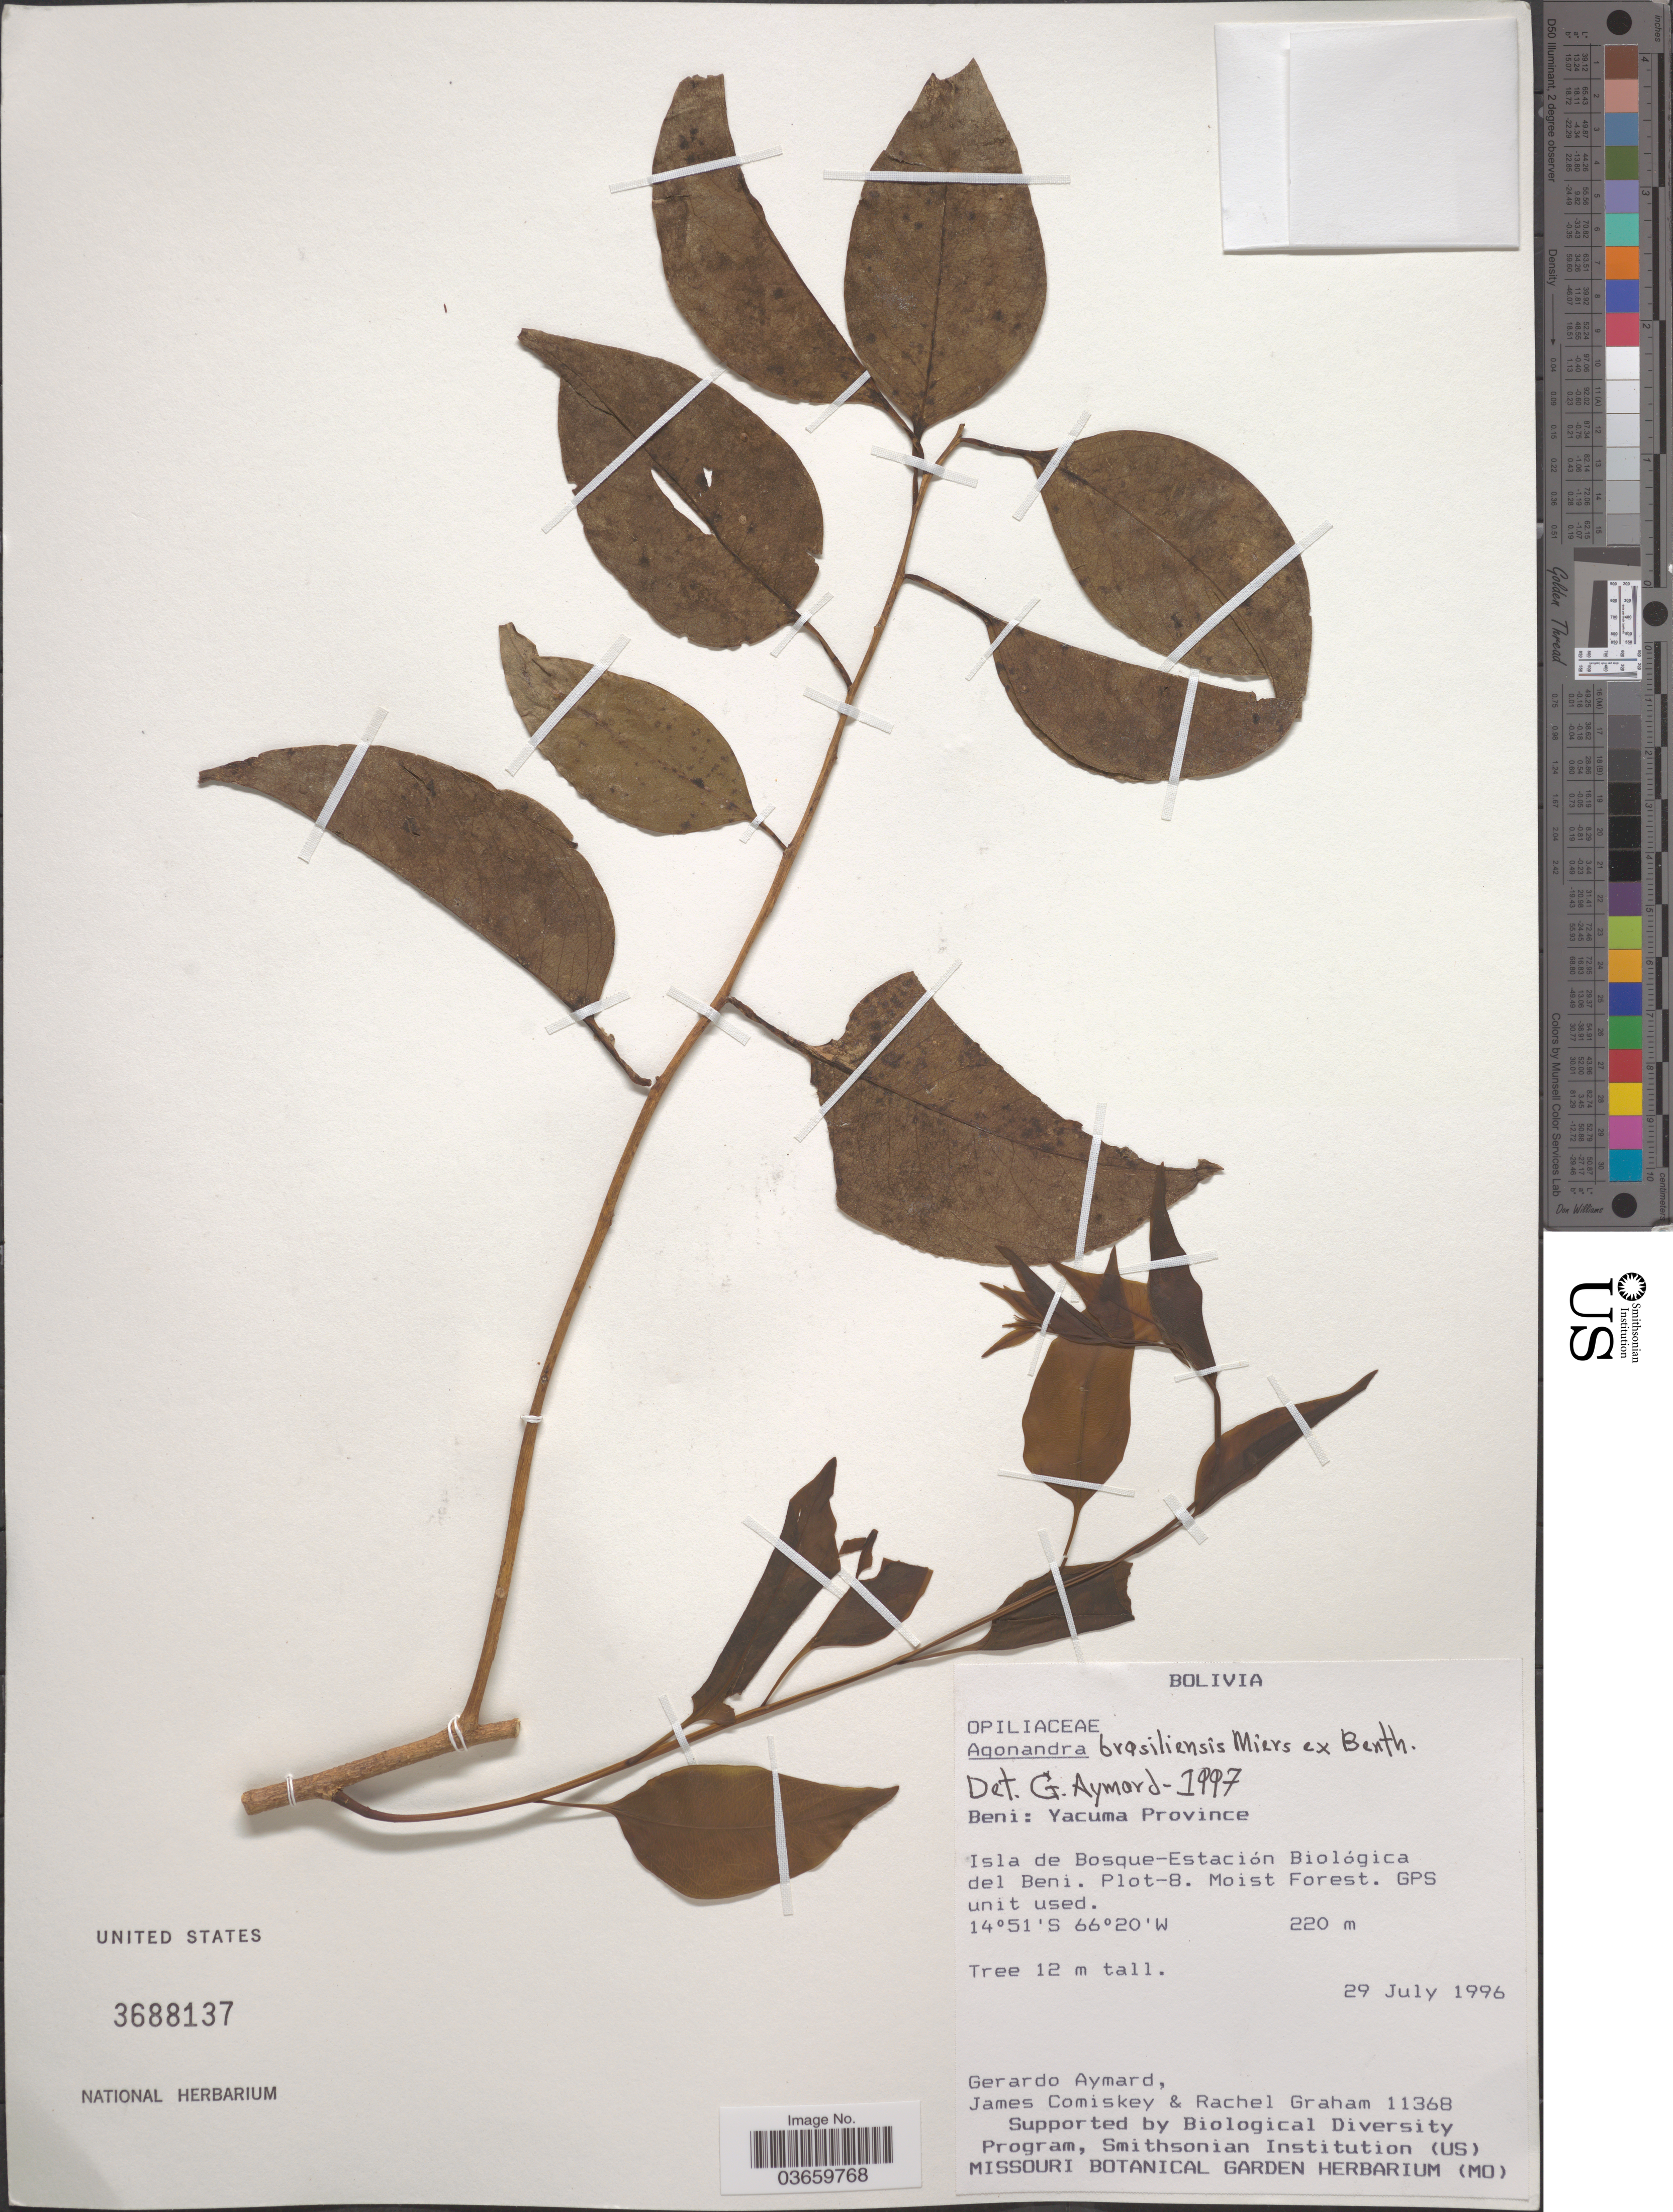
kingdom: Plantae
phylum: Tracheophyta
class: Magnoliopsida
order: Santalales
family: Opiliaceae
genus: Agonandra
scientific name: Agonandra brasiliensis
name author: Benth. & Hook. f.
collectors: G. A. Aymard, J. A. Comiskey & R. Graham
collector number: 11368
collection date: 1996-07-29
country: Bolivia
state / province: Beni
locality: Yacuma Province. Isla de Bosque-Estación Biológica del Beni. Plot-8.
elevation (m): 220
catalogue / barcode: US 3688137